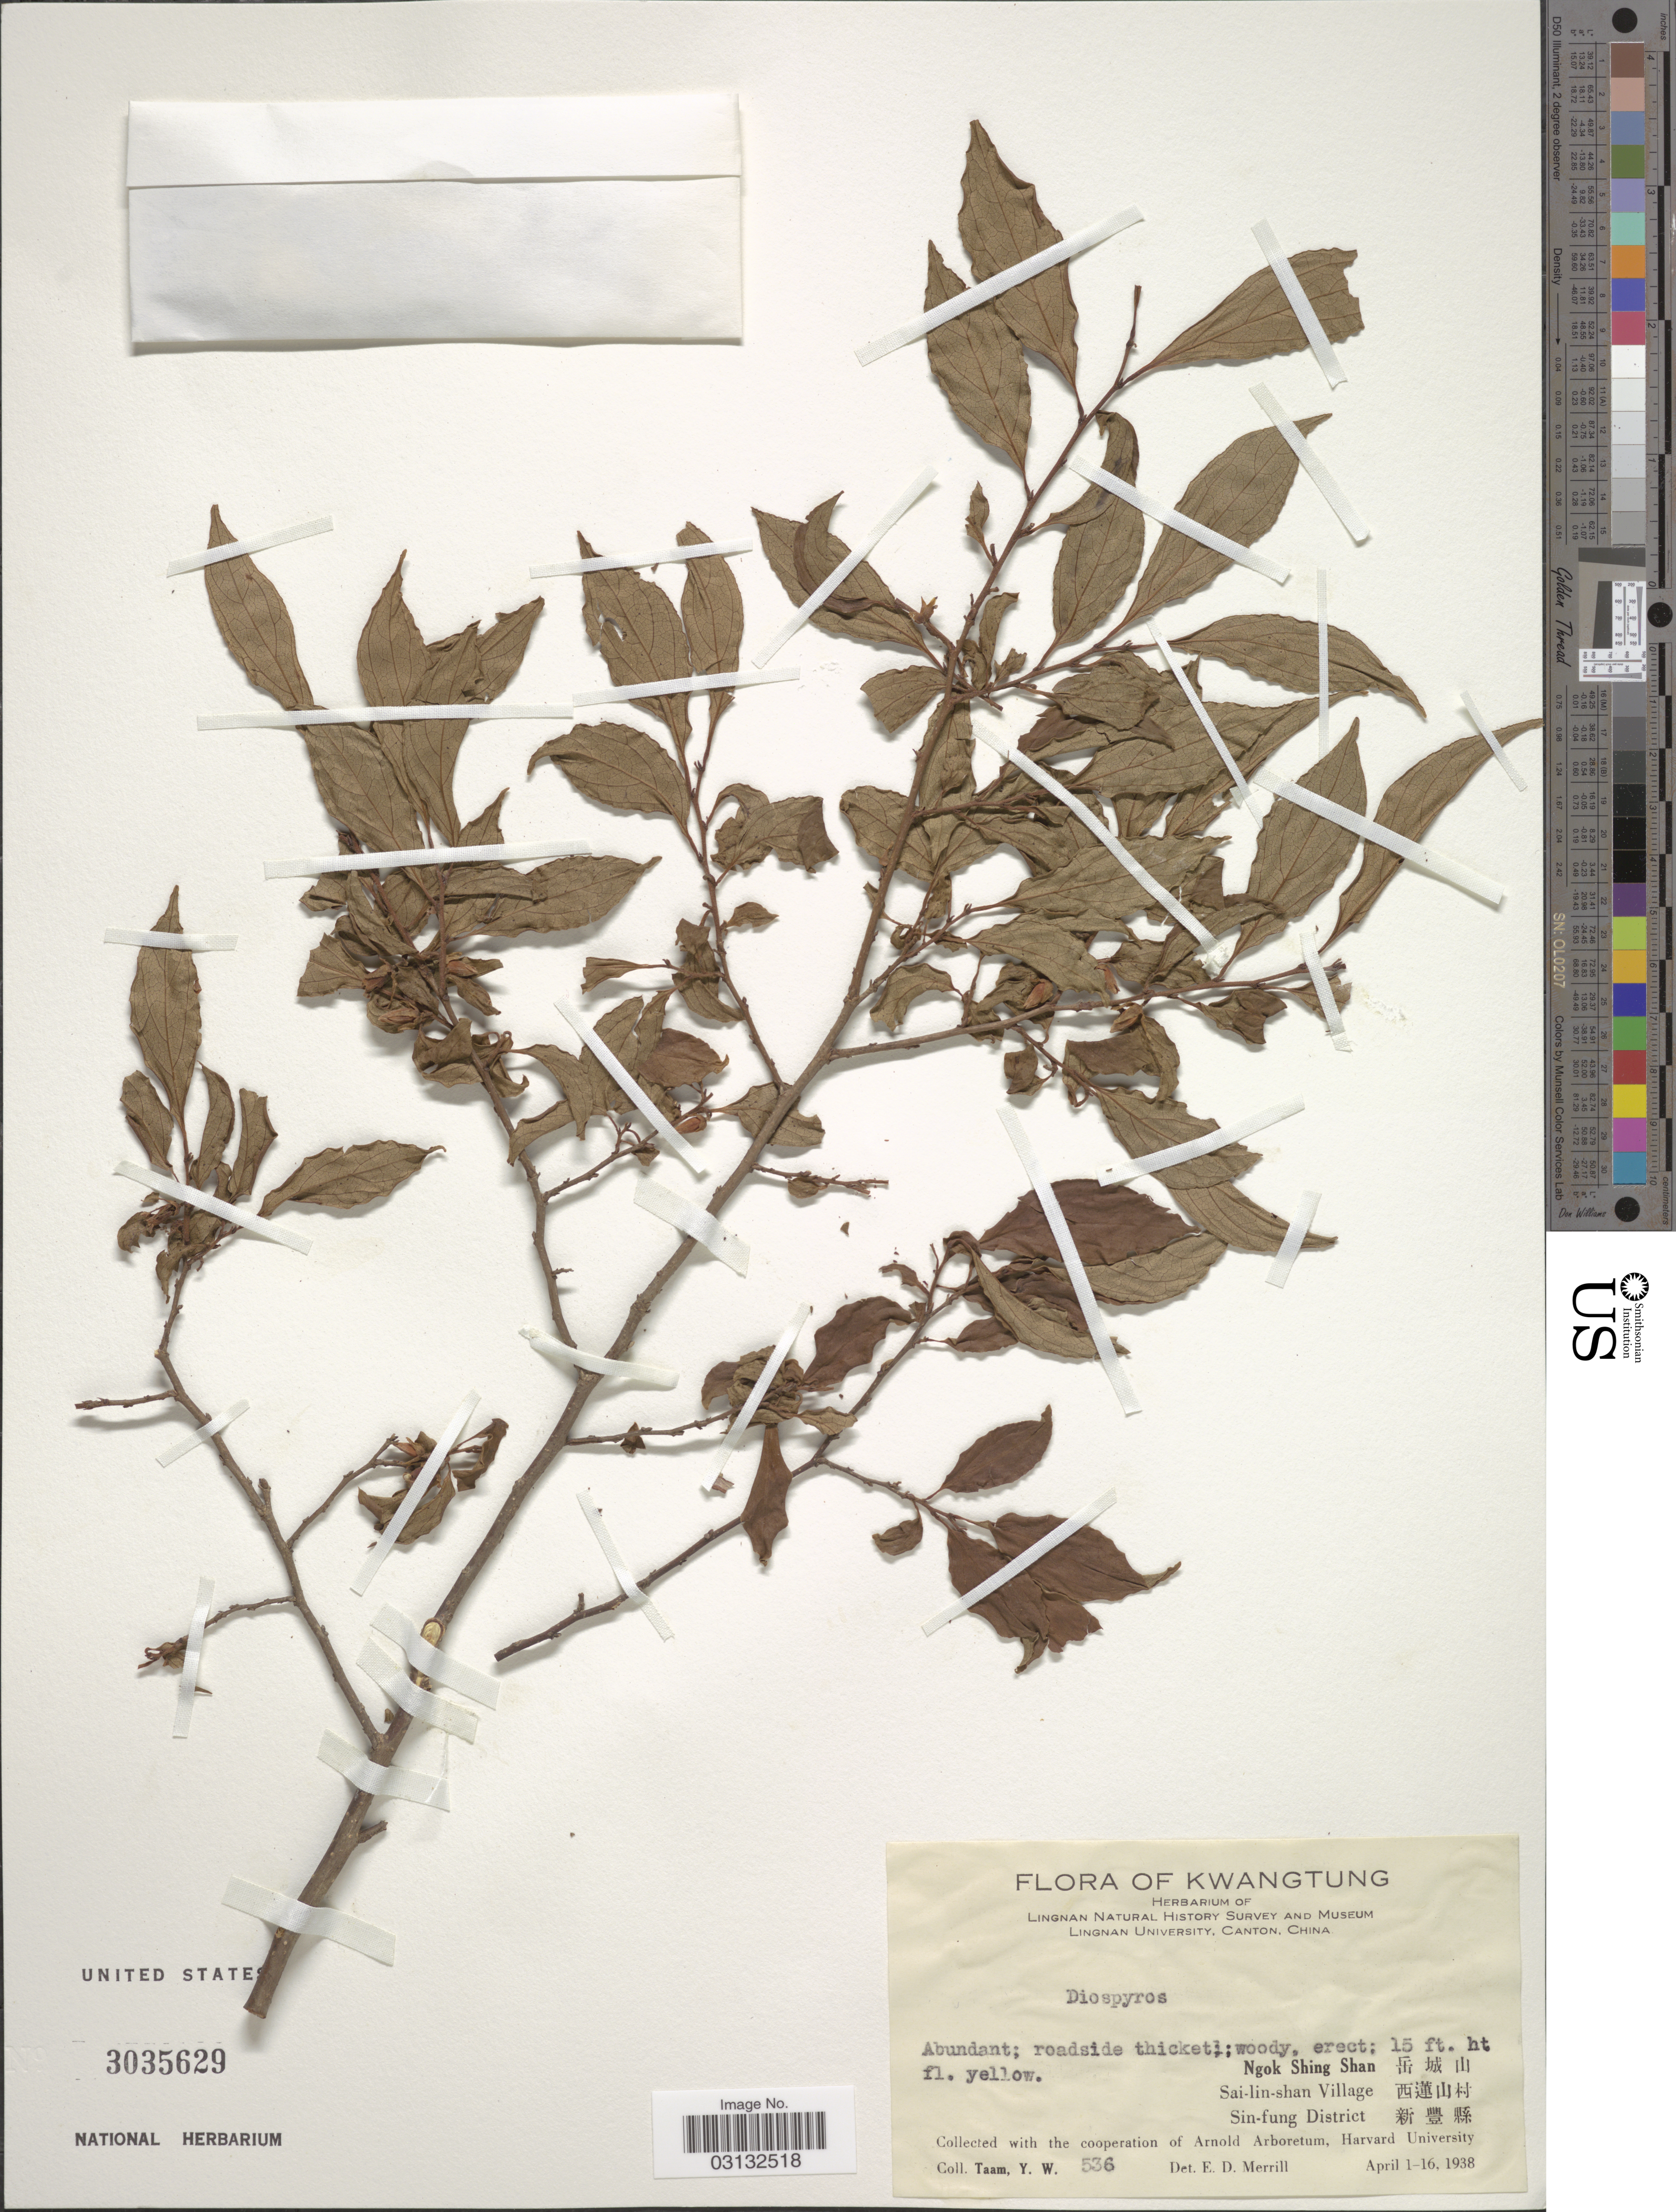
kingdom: Plantae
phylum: Tracheophyta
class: Magnoliopsida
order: Ericales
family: Ebenaceae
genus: Diospyros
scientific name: Diospyros sp.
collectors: Y. W. Taam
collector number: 536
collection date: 1938-04-01/1938-04-16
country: China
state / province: Guangdong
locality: Kwatung.Ngok Shing Shan Sai-lin-shan Village Sin-fung District .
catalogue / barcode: US 3035629